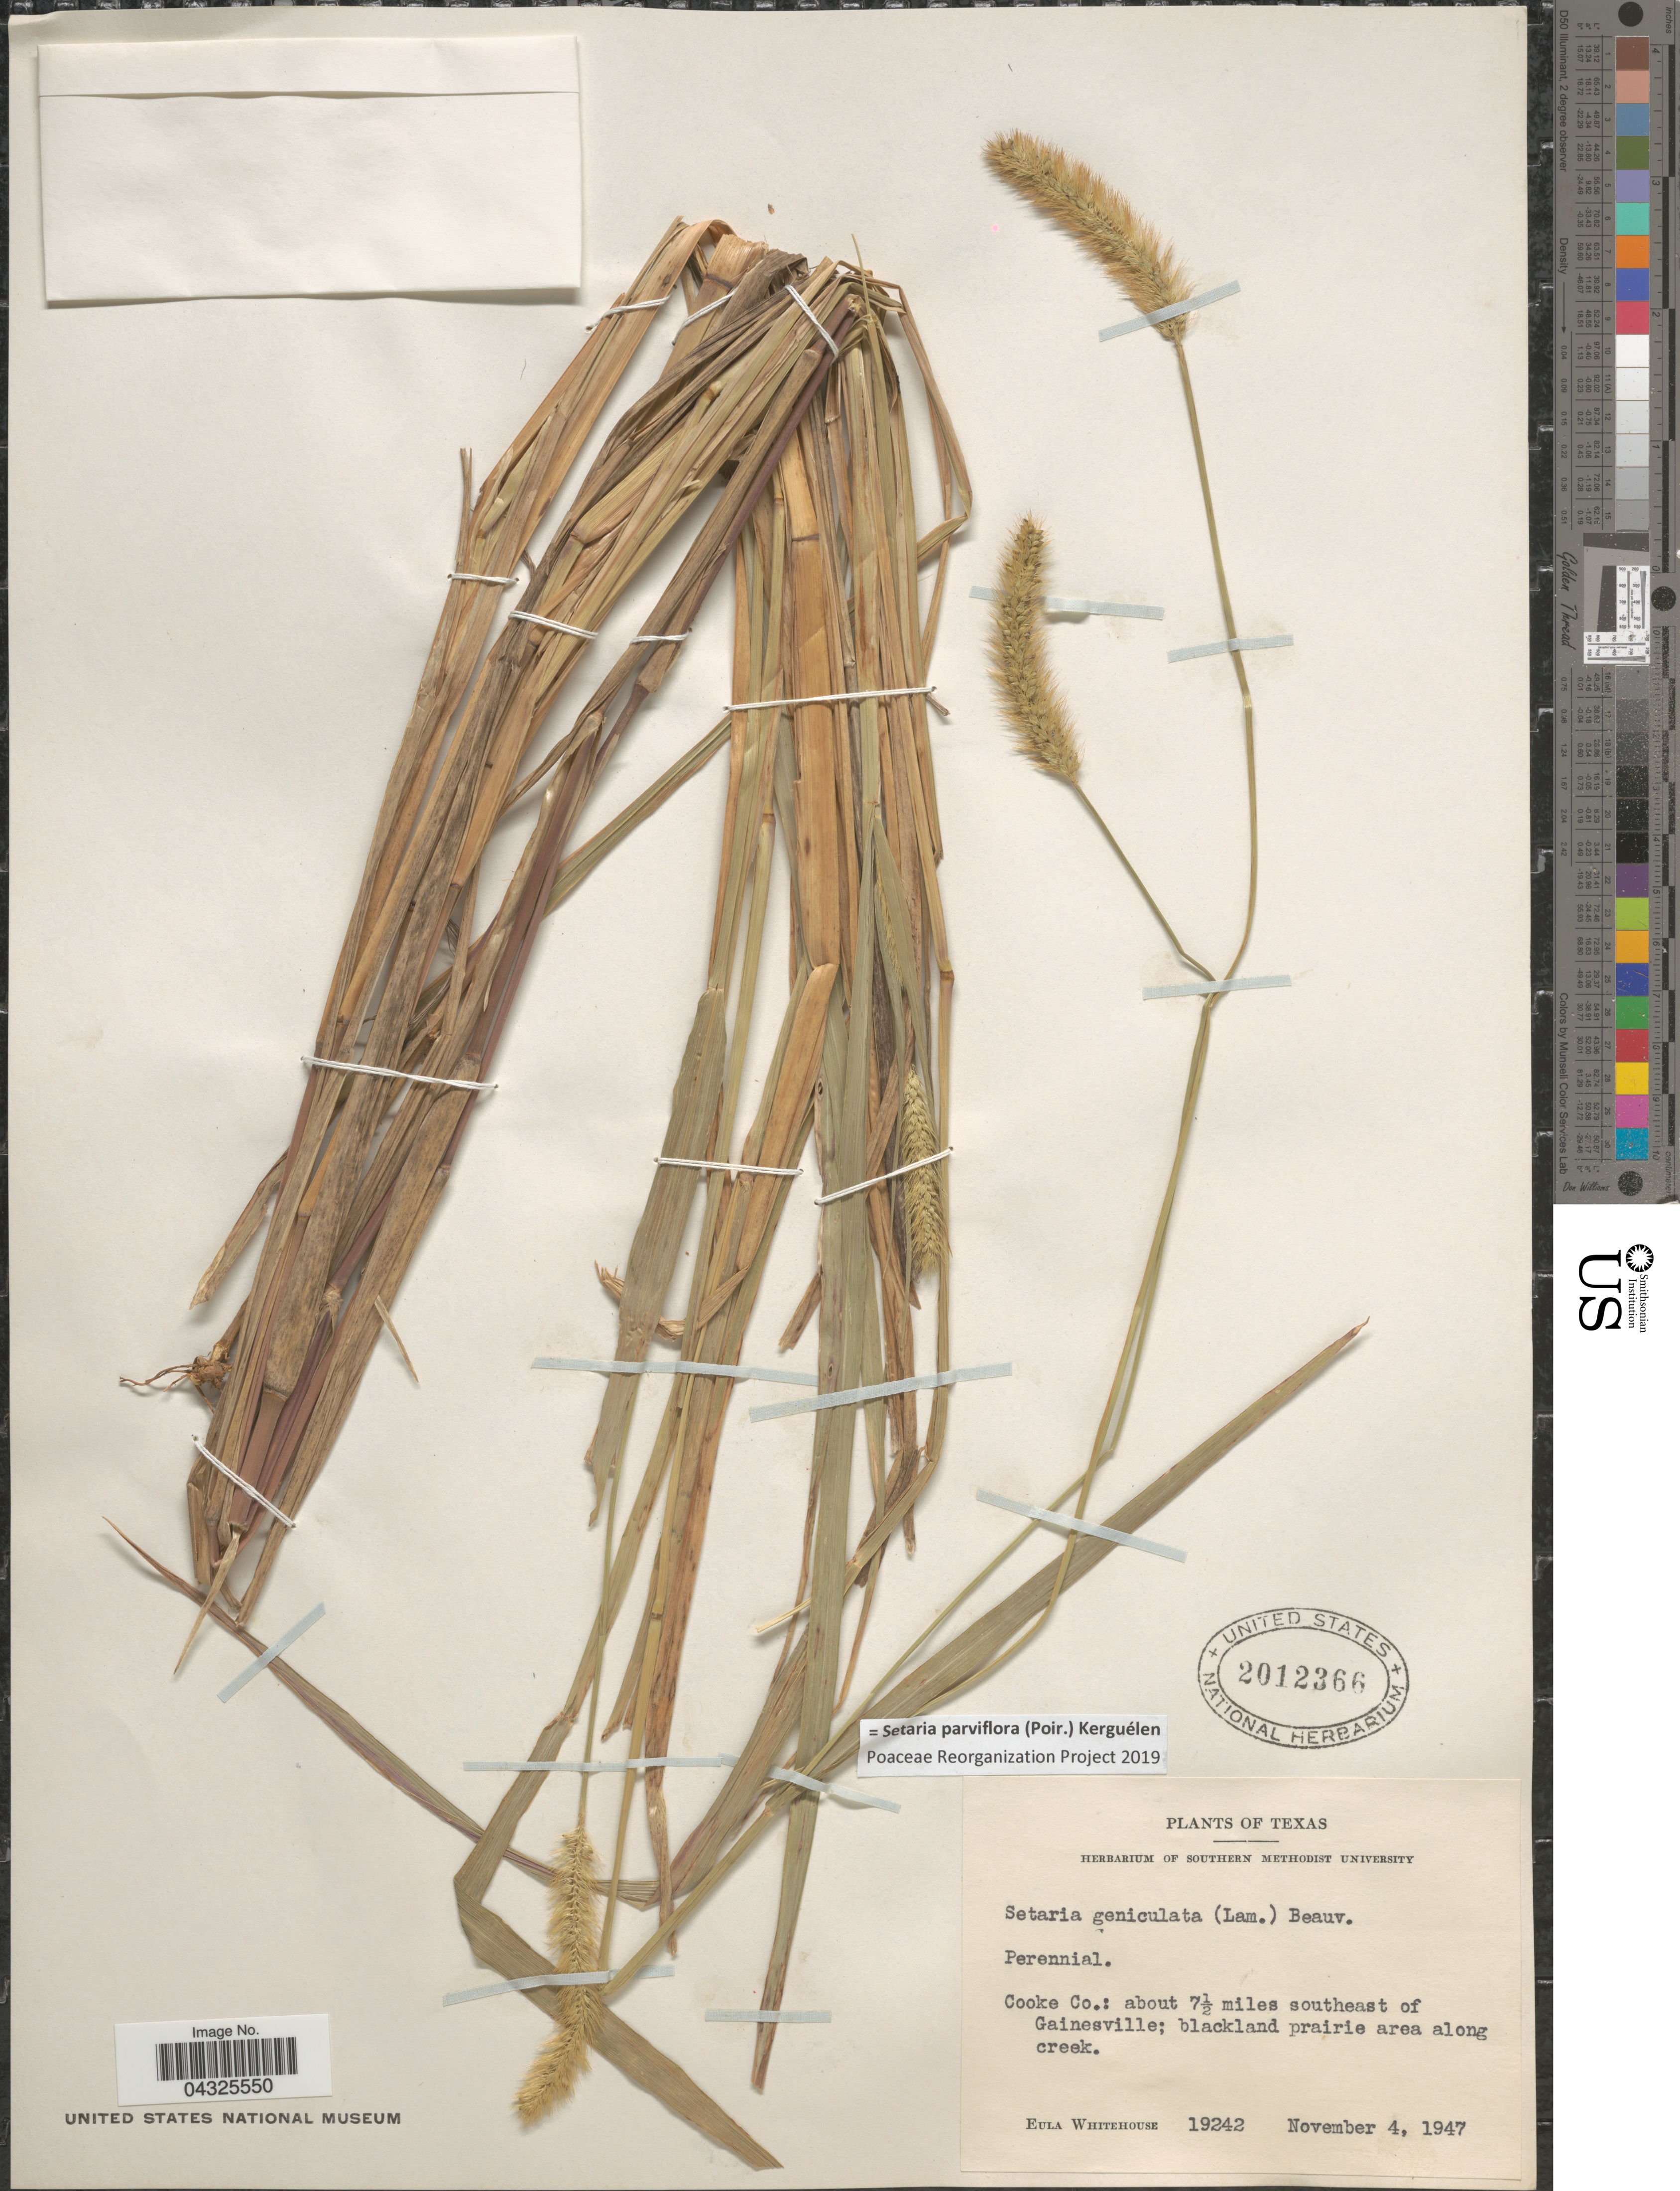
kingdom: Plantae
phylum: Tracheophyta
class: Liliopsida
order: Poales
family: Poaceae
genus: Setaria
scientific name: Setaria parviflora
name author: (Poir.) Kerguélen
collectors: E. Whitehouse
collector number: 19242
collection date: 1947-11-04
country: United States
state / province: Texas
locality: Cooke Co.: about 7½ miles southeast of Gainesville.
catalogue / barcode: US 2012366